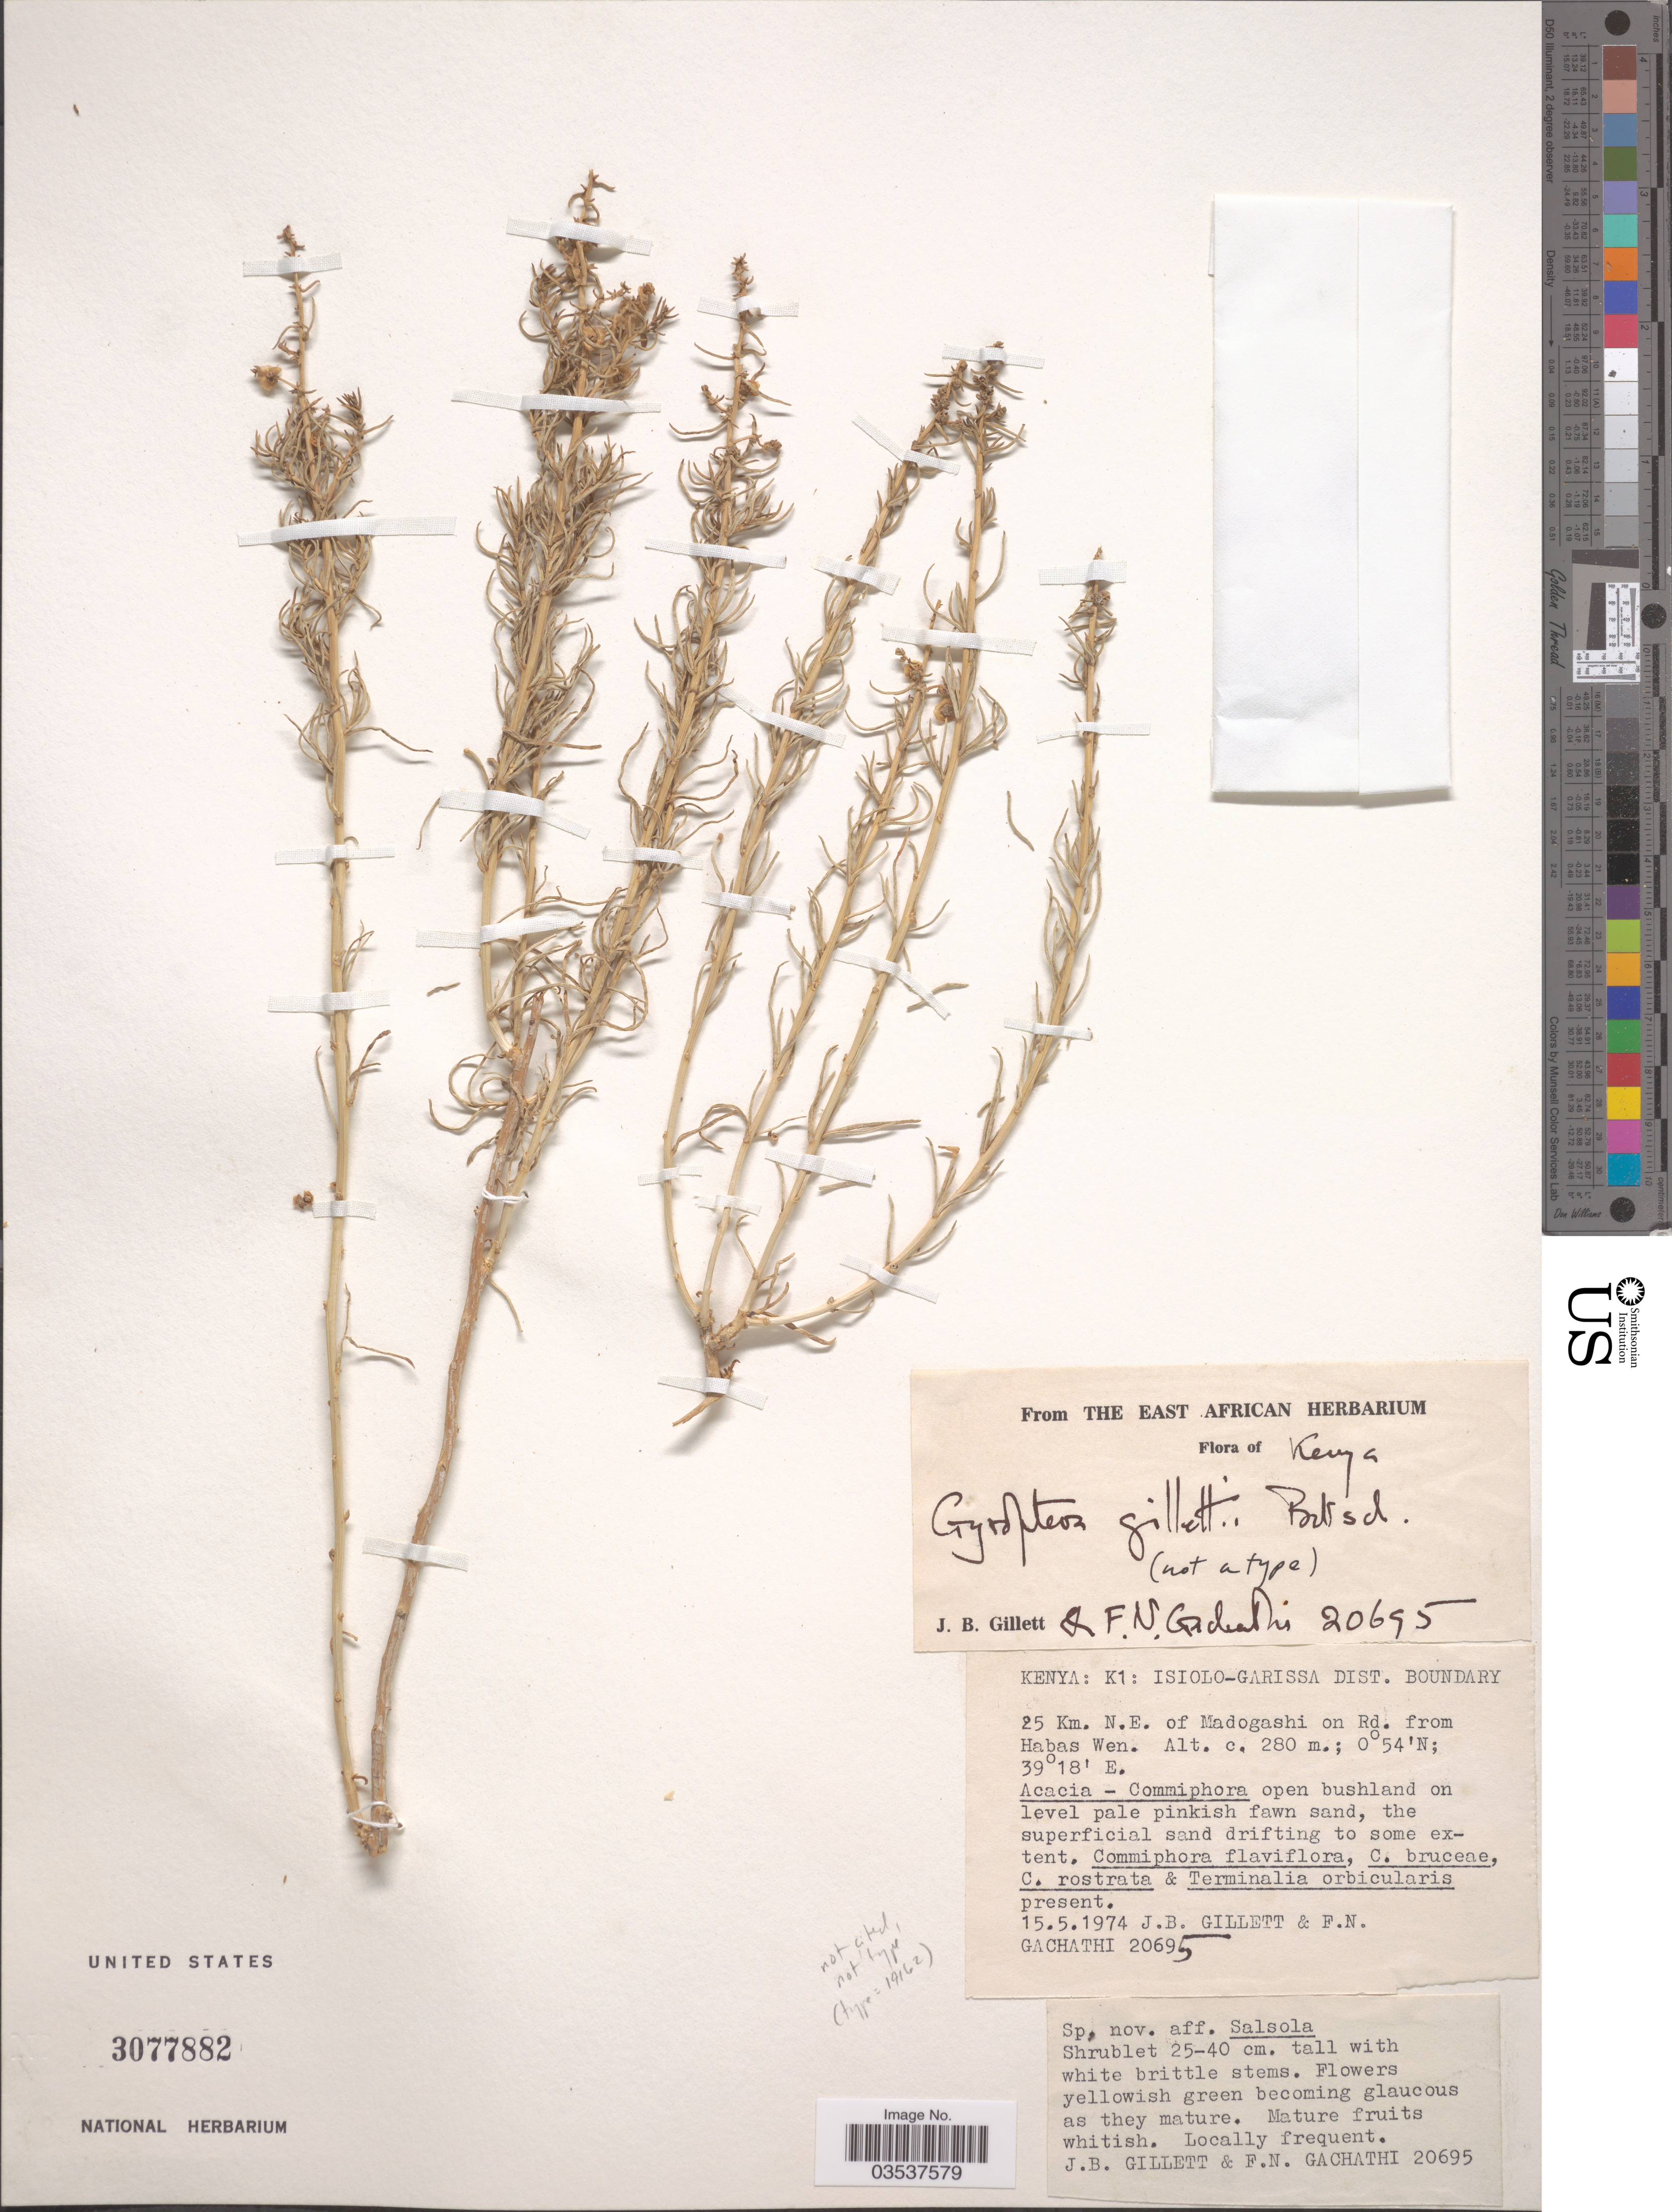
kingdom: Plantae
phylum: Tracheophyta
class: Magnoliopsida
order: Caryophyllales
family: Amaranthaceae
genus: Soda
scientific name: Soda gillettii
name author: (Botsch.) Akhani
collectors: J. B. Gillett & F. Gachathi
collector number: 20695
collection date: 1974-05-15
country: Kenya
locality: K1: Isiolo-Garissa Dist. Boundary. 25 Km. N.E. of Madogashi on Rd. from Habas Wen.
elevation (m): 280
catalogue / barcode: US 3077882